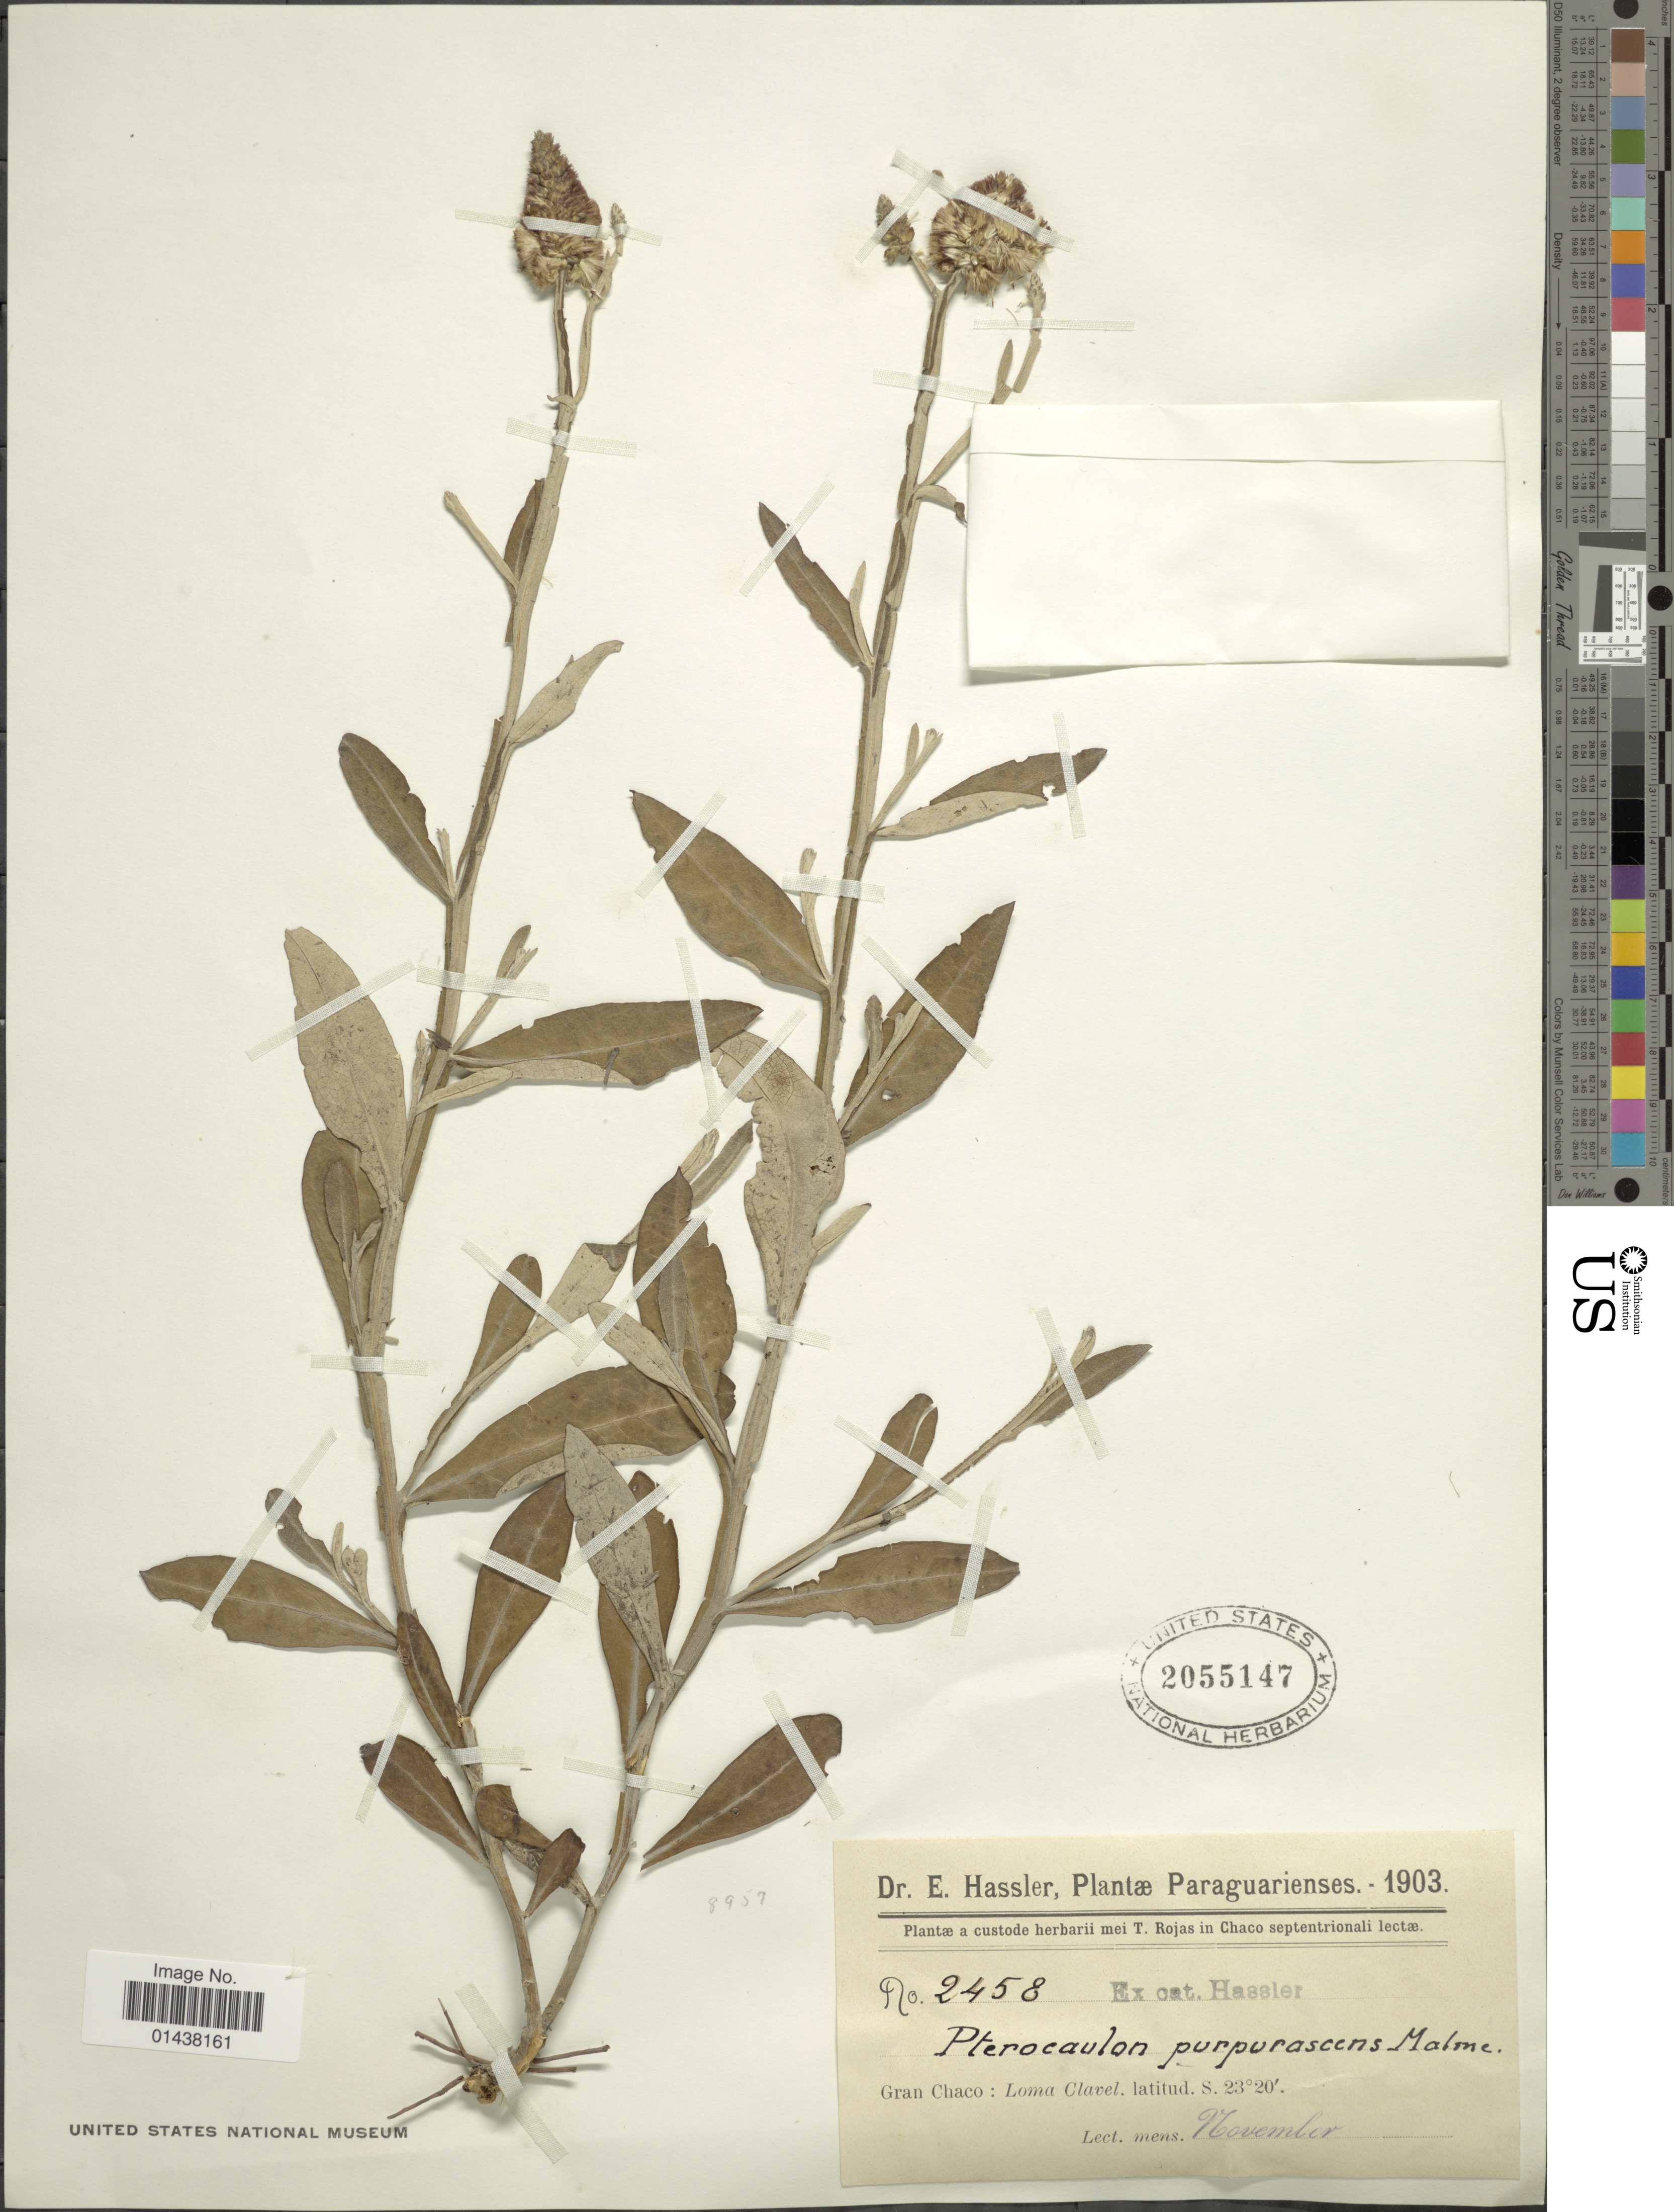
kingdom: Plantae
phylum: Tracheophyta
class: Magnoliopsida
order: Asterales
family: Asteraceae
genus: Pterocaulon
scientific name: Pterocaulon purpurascens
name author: Malme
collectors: E. Hassler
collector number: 2458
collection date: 1903-11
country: Paraguay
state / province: Paraguari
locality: Gran Chaco: Loma Clavel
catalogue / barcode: US 2055147